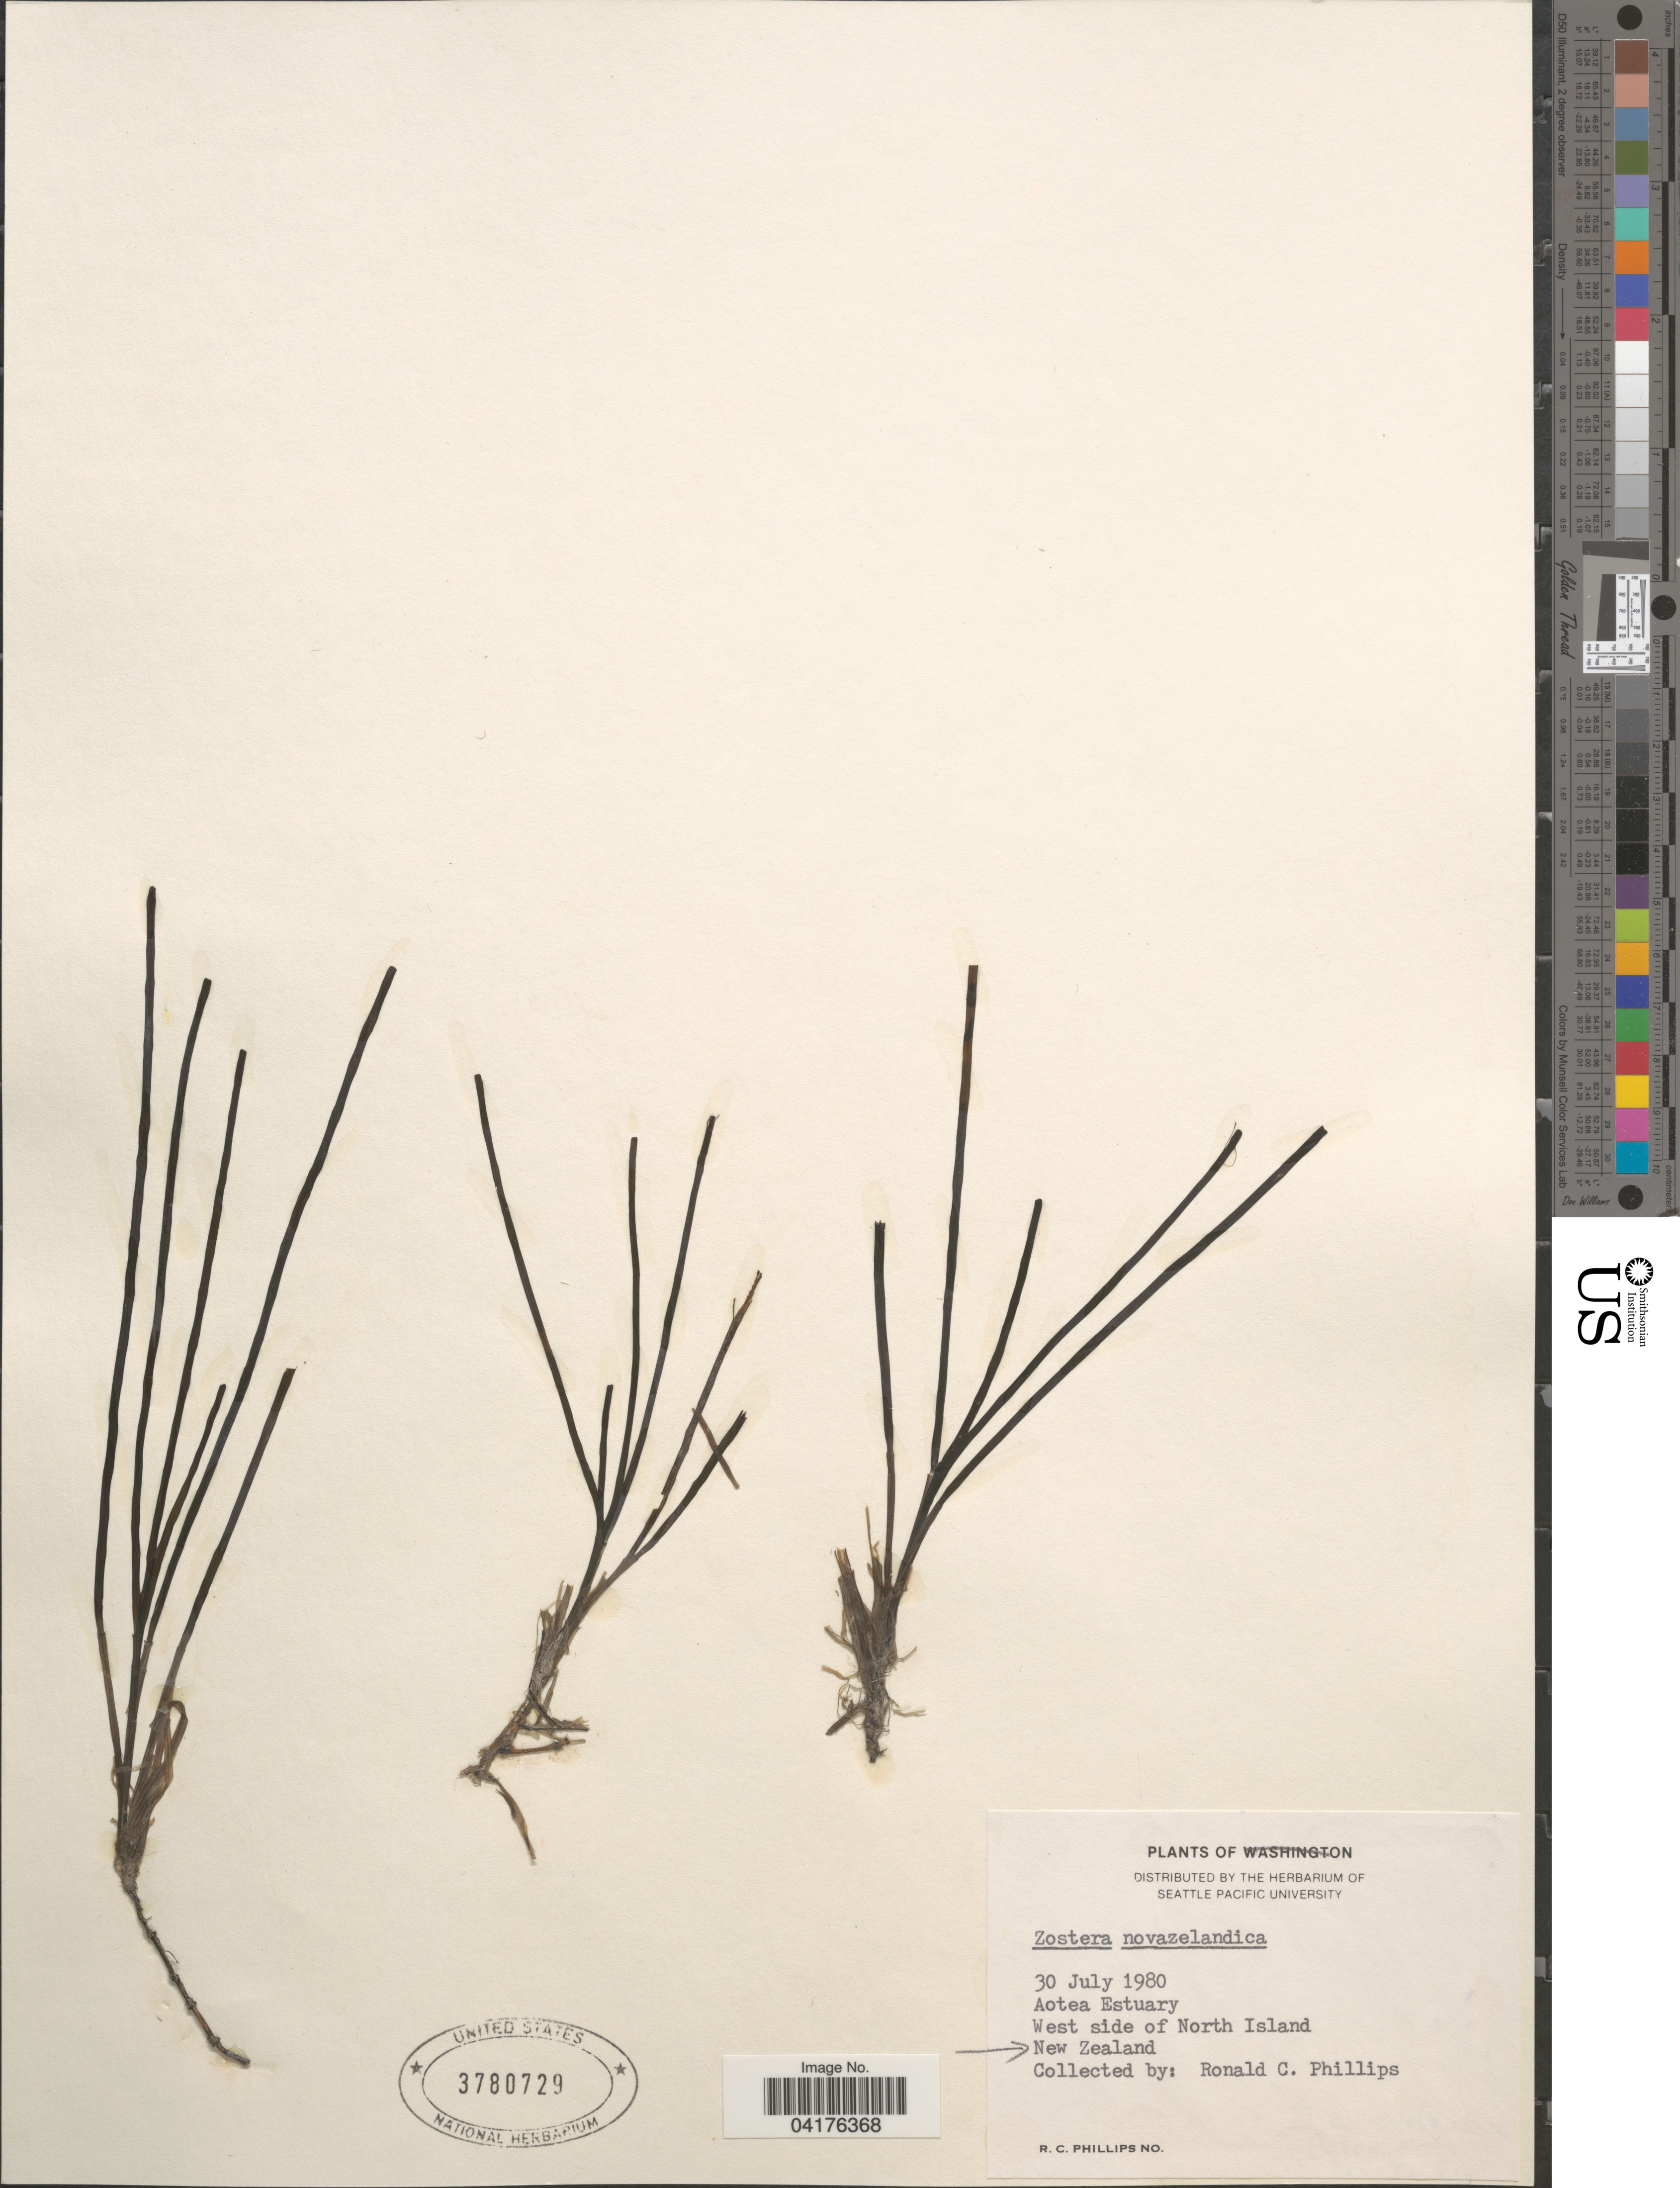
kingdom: Plantae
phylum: Tracheophyta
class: Liliopsida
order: Alismatales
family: Zosteraceae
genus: Zostera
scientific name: Zostera novazelandica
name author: Setch.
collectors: R. C. Phillips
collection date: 1980-07-30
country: New Zealand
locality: Aotea Estuary. West side of North Island.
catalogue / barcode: US 3780729